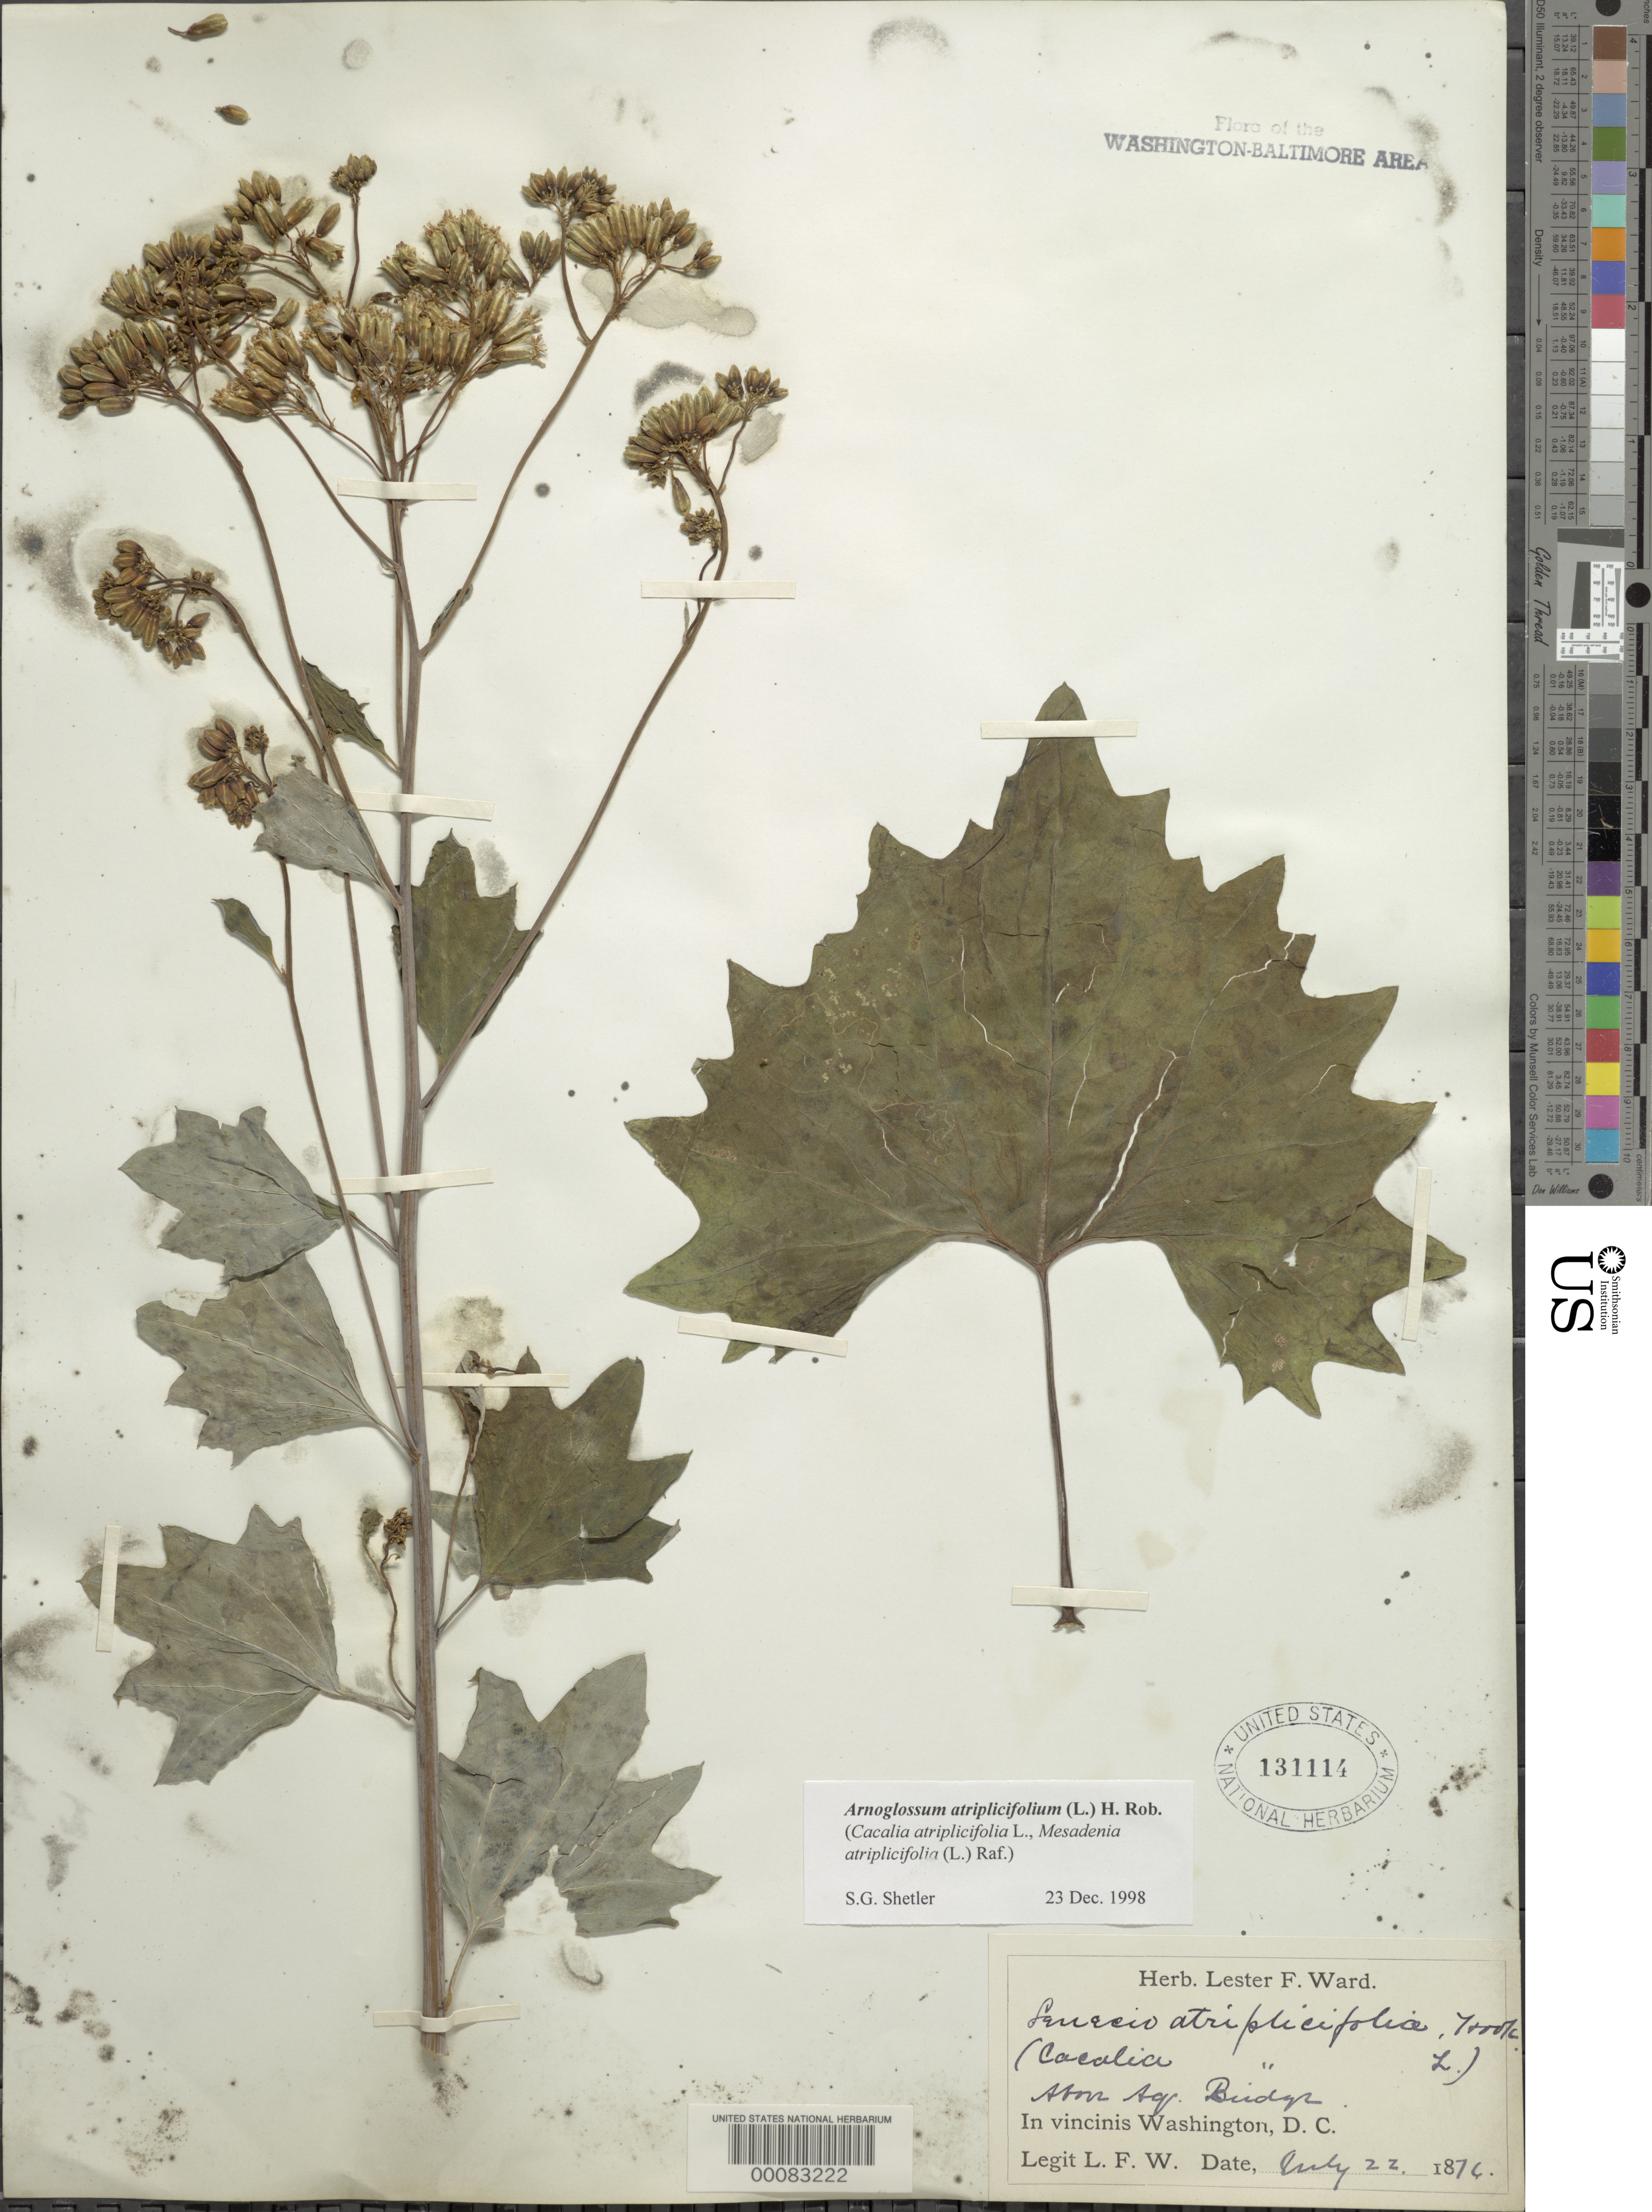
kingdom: Plantae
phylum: Tracheophyta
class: Magnoliopsida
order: Asterales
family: Asteraceae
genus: Arnoglossum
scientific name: Arnoglossum atriplicifolium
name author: (L.) H. Rob.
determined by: Shetler, Stanwyn G., (US), NMNH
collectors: L. F. Ward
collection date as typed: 22 Jul 1876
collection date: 1876-07-22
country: United States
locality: Above Aqueduct Bridge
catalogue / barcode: US 131114